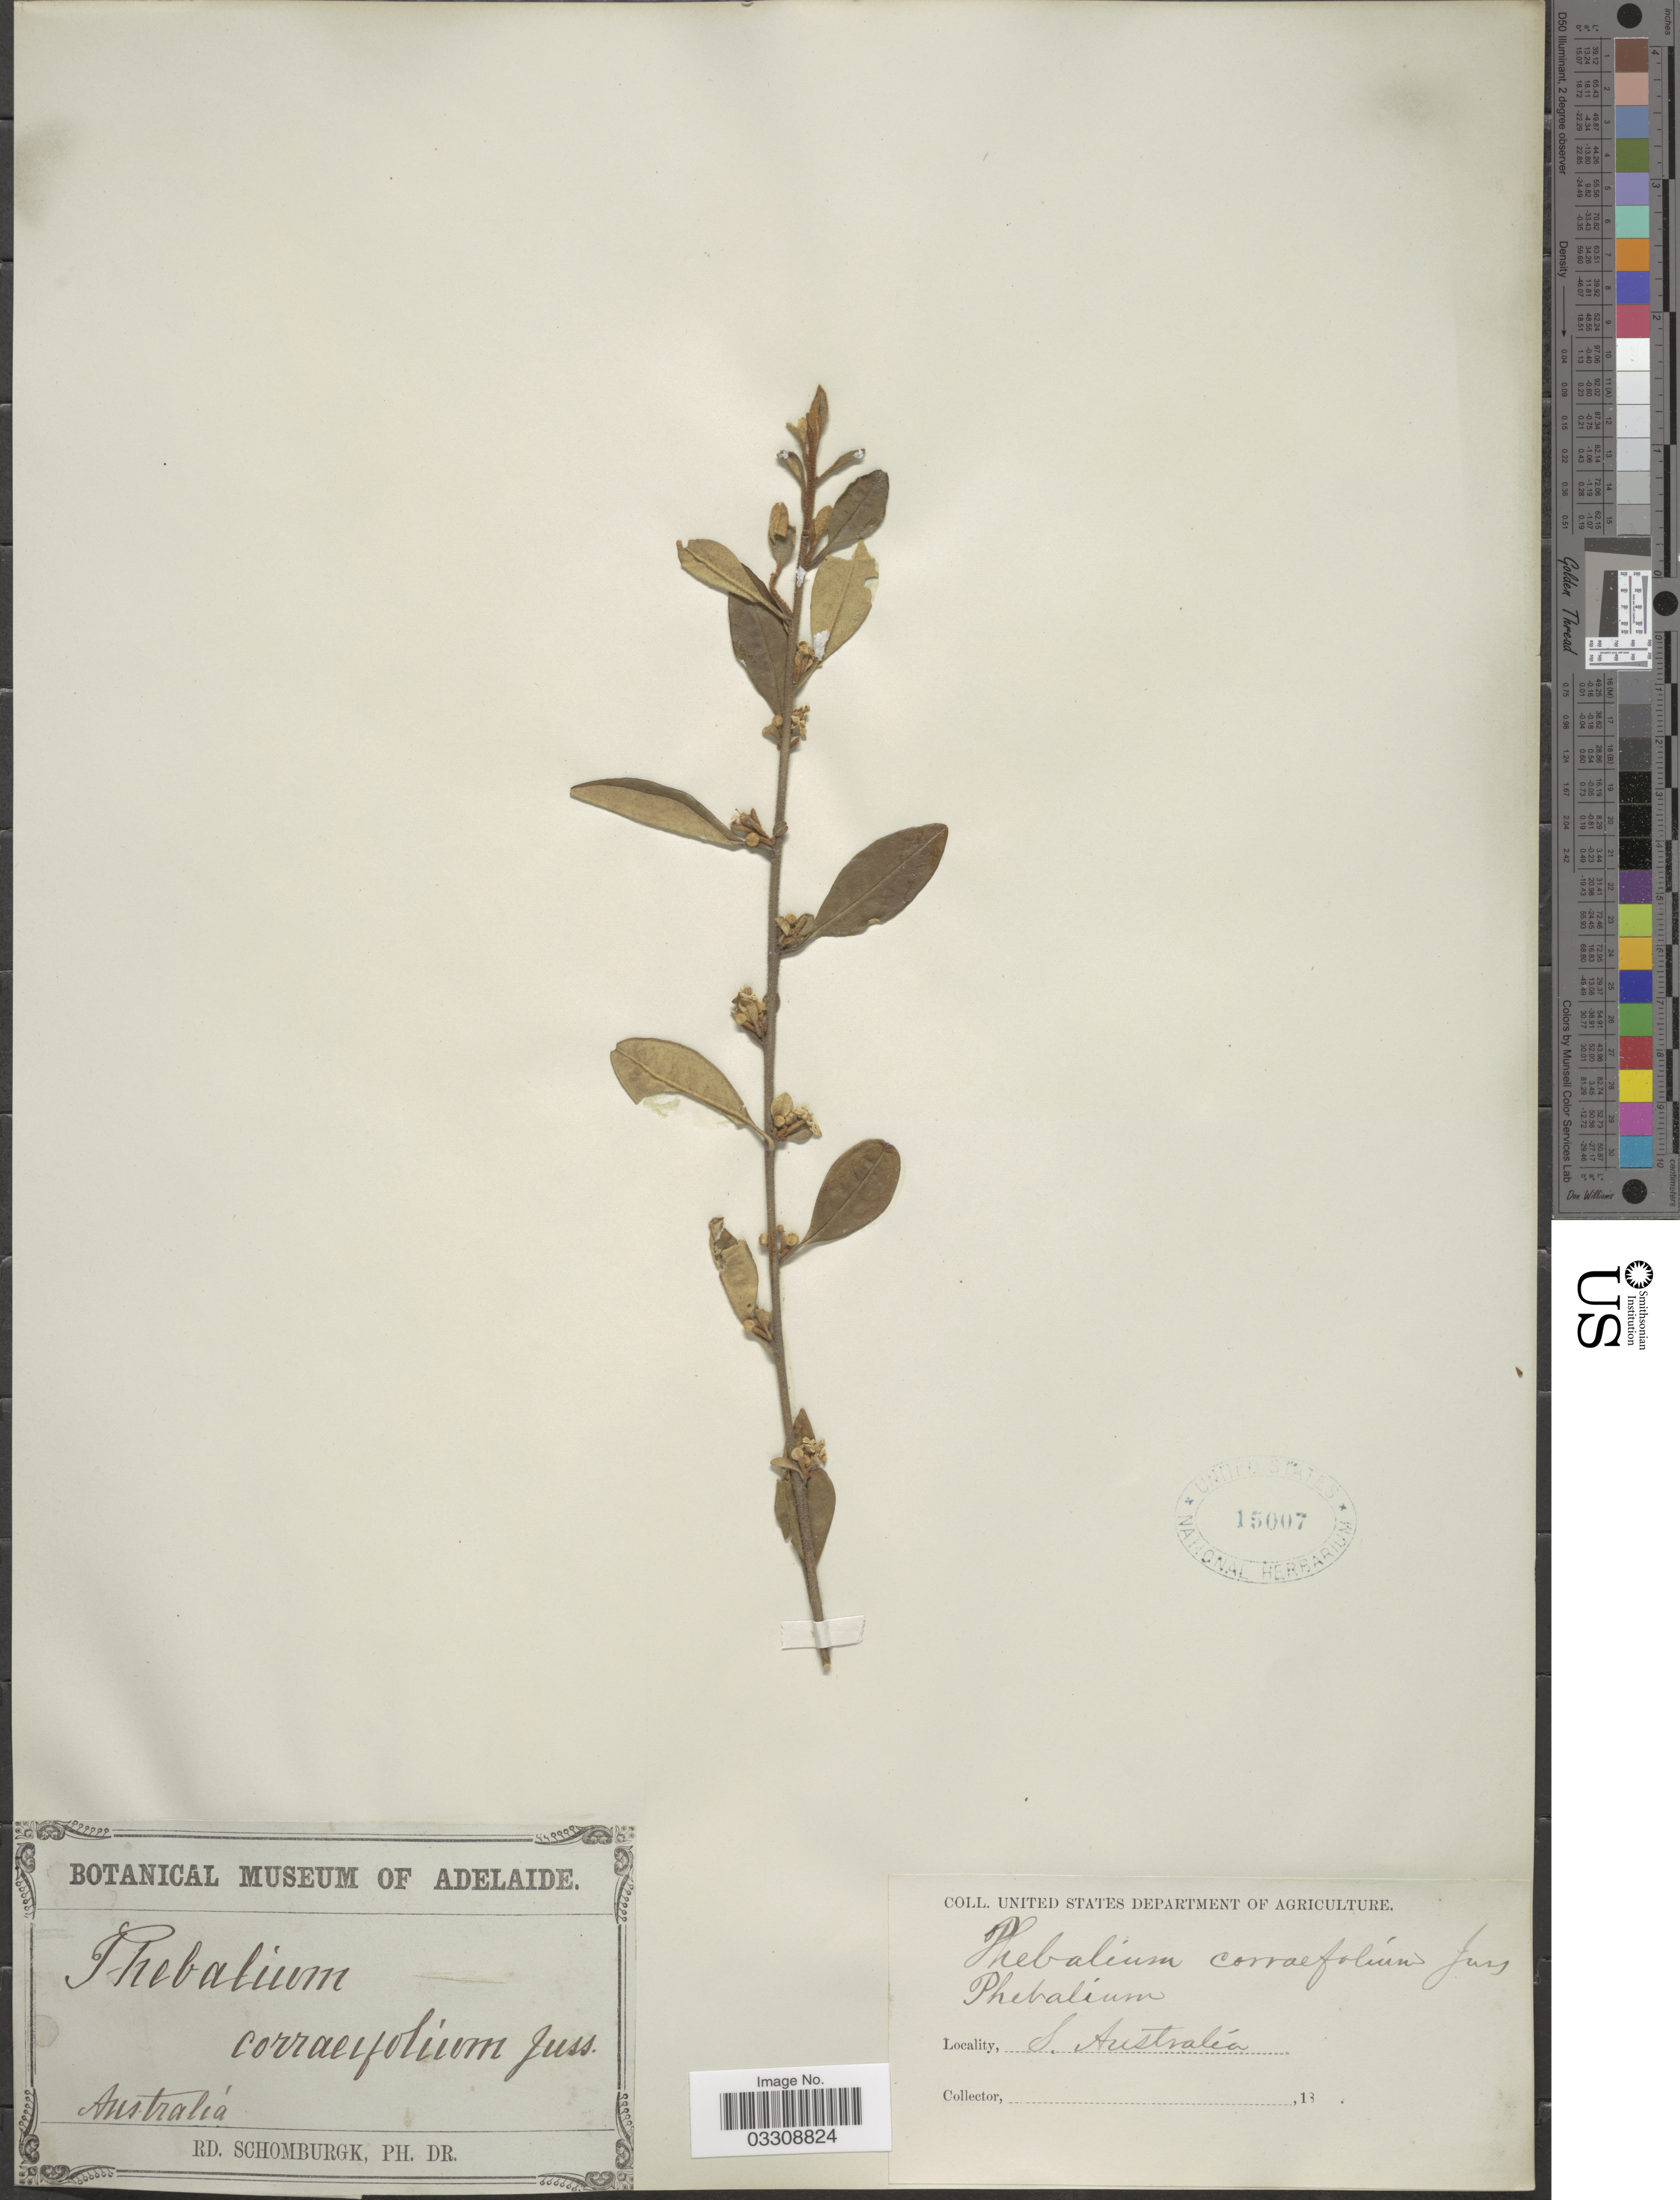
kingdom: Plantae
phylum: Tracheophyta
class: Magnoliopsida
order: Sapindales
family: Rutaceae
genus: Phebalium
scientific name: Phebalium correifolium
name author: A. Juss.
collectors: M. R. Schomburgk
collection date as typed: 18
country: Australia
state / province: South Australia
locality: S. Australia.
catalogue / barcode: US 15007